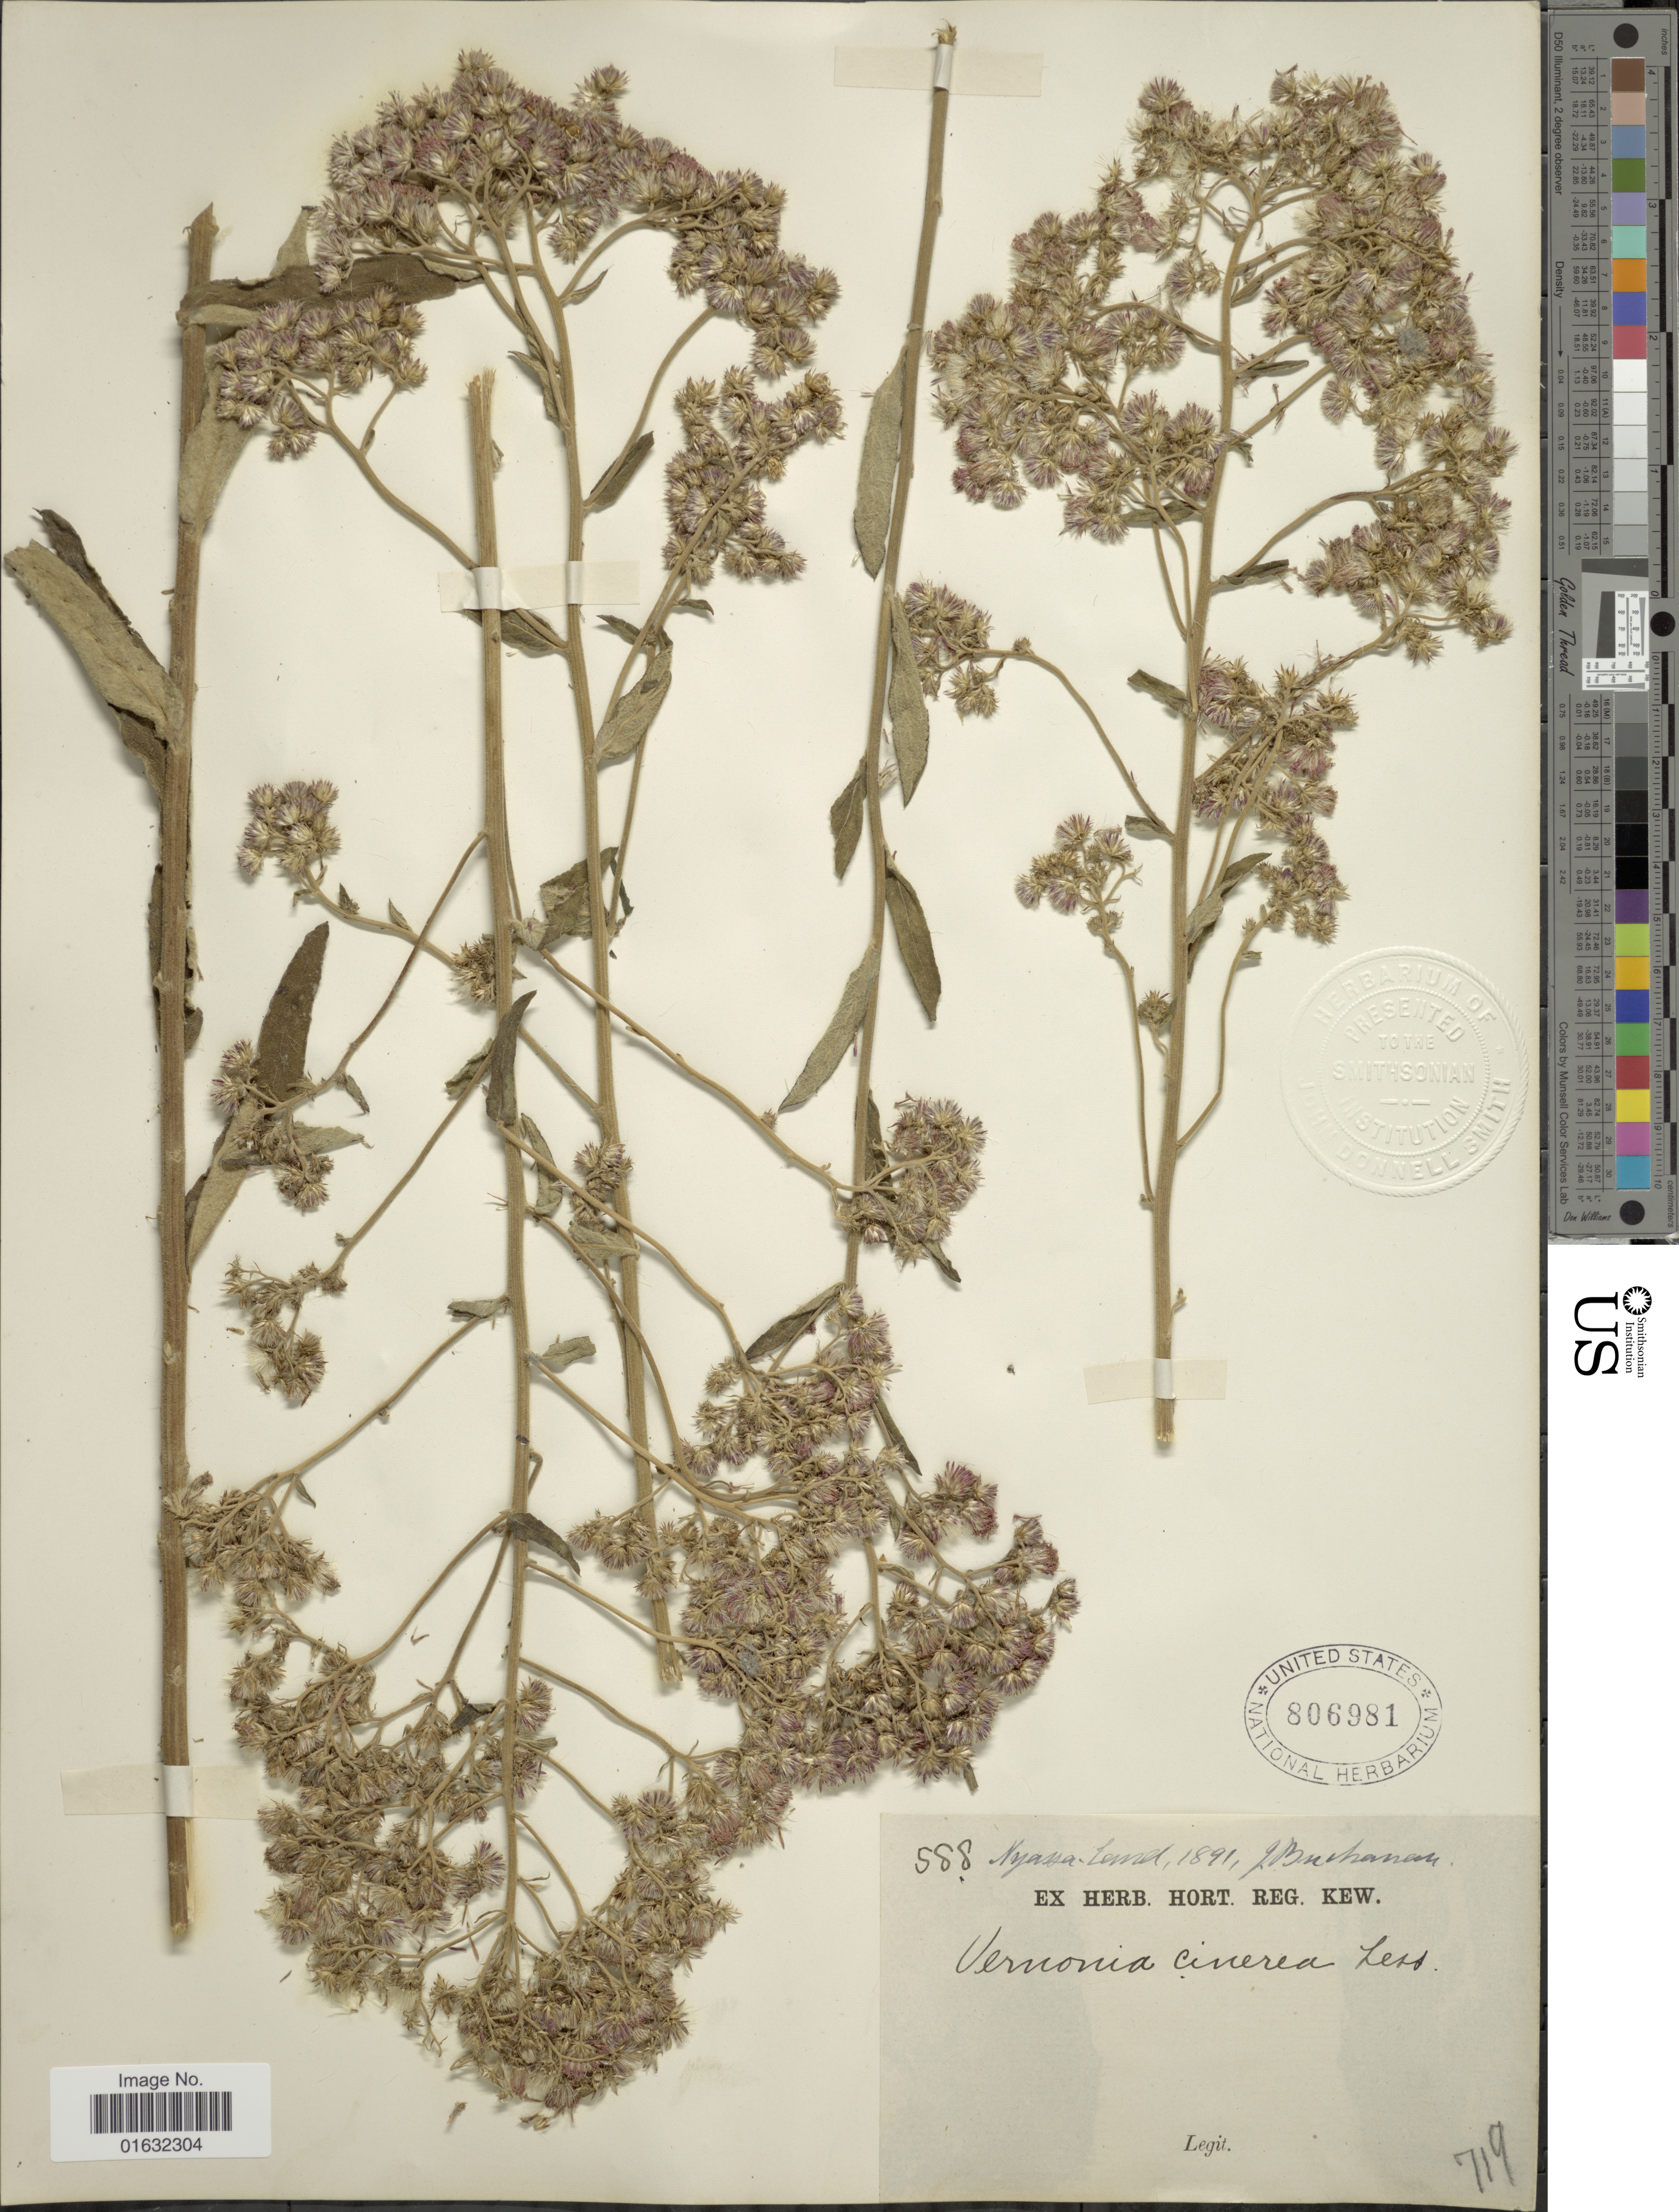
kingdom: Plantae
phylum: Tracheophyta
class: Magnoliopsida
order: Asterales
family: Asteraceae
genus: Cyanthillium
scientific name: Cyanthillium cinereum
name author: (L.) H. Rob.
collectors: J. Buchanan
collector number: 588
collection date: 1891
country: Malawi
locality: Nyasaland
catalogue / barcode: US 806981